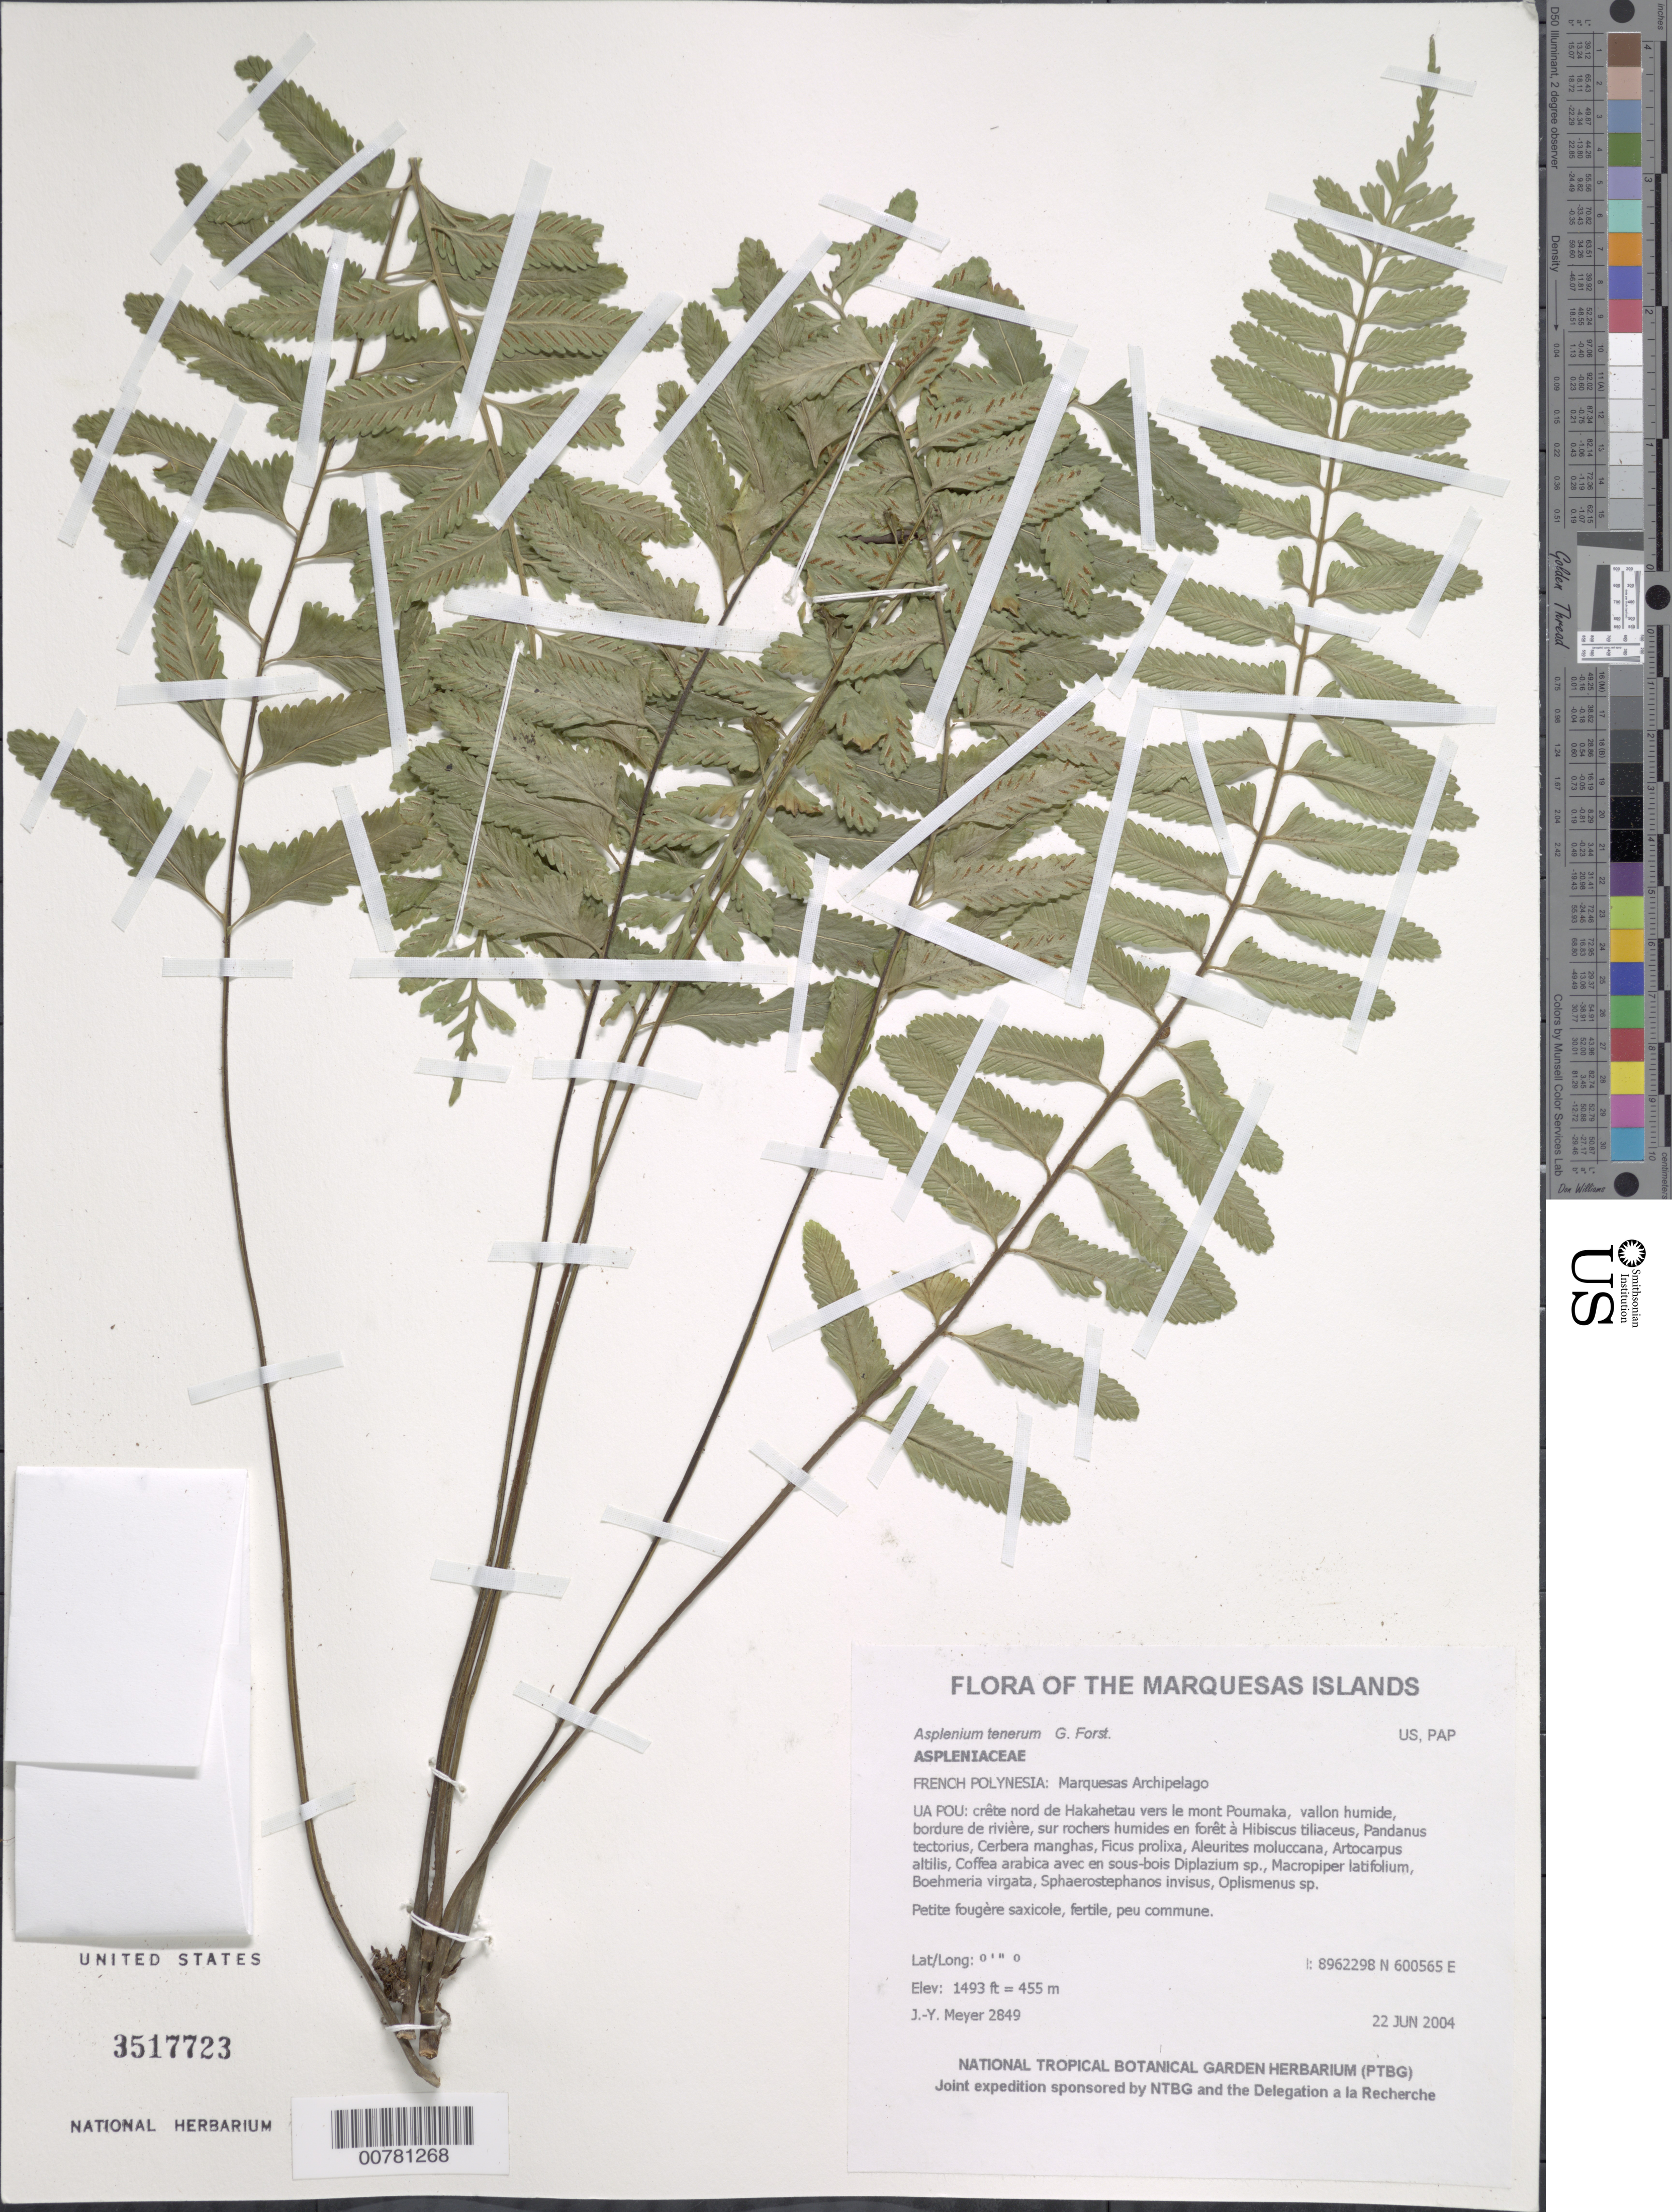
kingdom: Plantae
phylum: Tracheophyta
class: Polypodiopsida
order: Polypodiales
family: Aspleniaceae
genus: Asplenium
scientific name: Asplenium tenerum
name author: G. Forst.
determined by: Lorence, David H., (PTBG), National Tropical Botanical Garden (UNITED STATES)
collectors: J.-Y. Meyer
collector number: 2849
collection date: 2004-06-22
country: French Polynesia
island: Ua Pou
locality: Crete nord de Hakahetau ver le mont Poumaka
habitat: Vallon humide, bordure de riviere, sur rocher humides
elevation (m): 455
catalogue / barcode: US 3517723